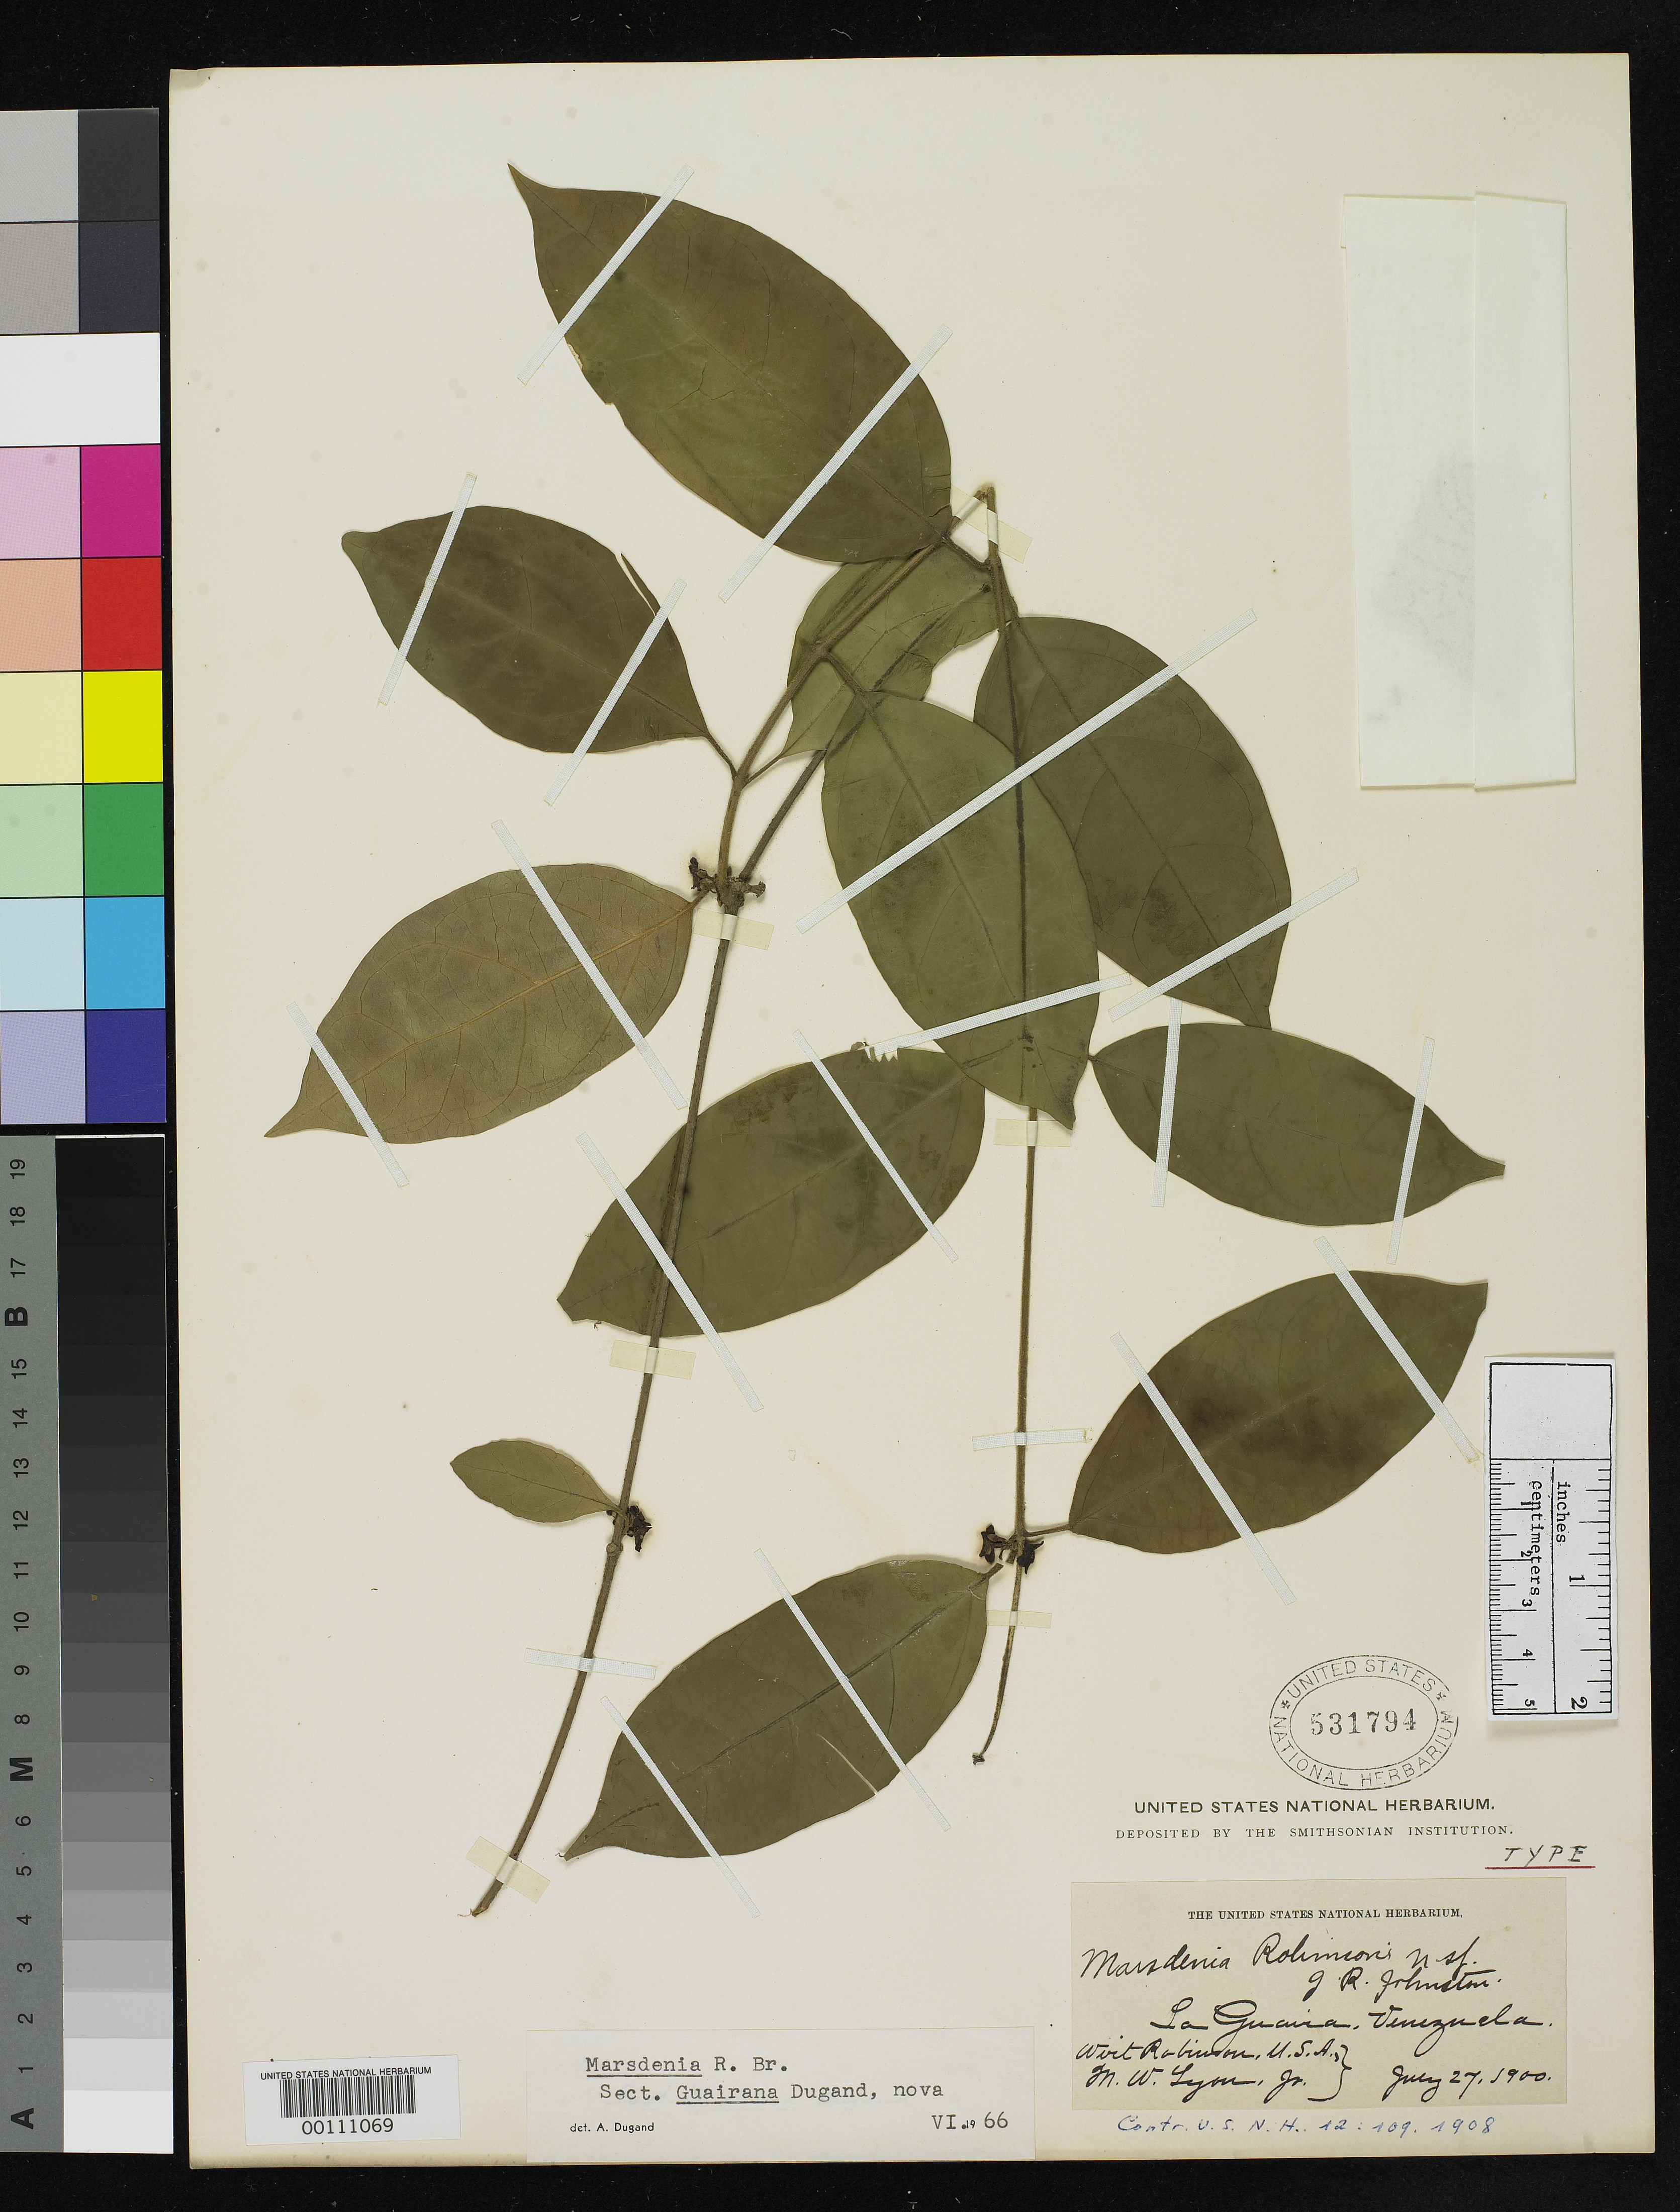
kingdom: Plantae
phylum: Tracheophyta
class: Magnoliopsida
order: Gentianales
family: Apocynaceae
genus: Marsdenia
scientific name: Marsdenia robinsoni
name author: J.R. Johnst.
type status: Holotype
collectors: W. Robinson & M. W. Lyon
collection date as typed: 27 Jul 1900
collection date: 1900-07-27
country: Venezuela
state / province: Distrito Federal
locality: La Guaira.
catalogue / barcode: US 531794